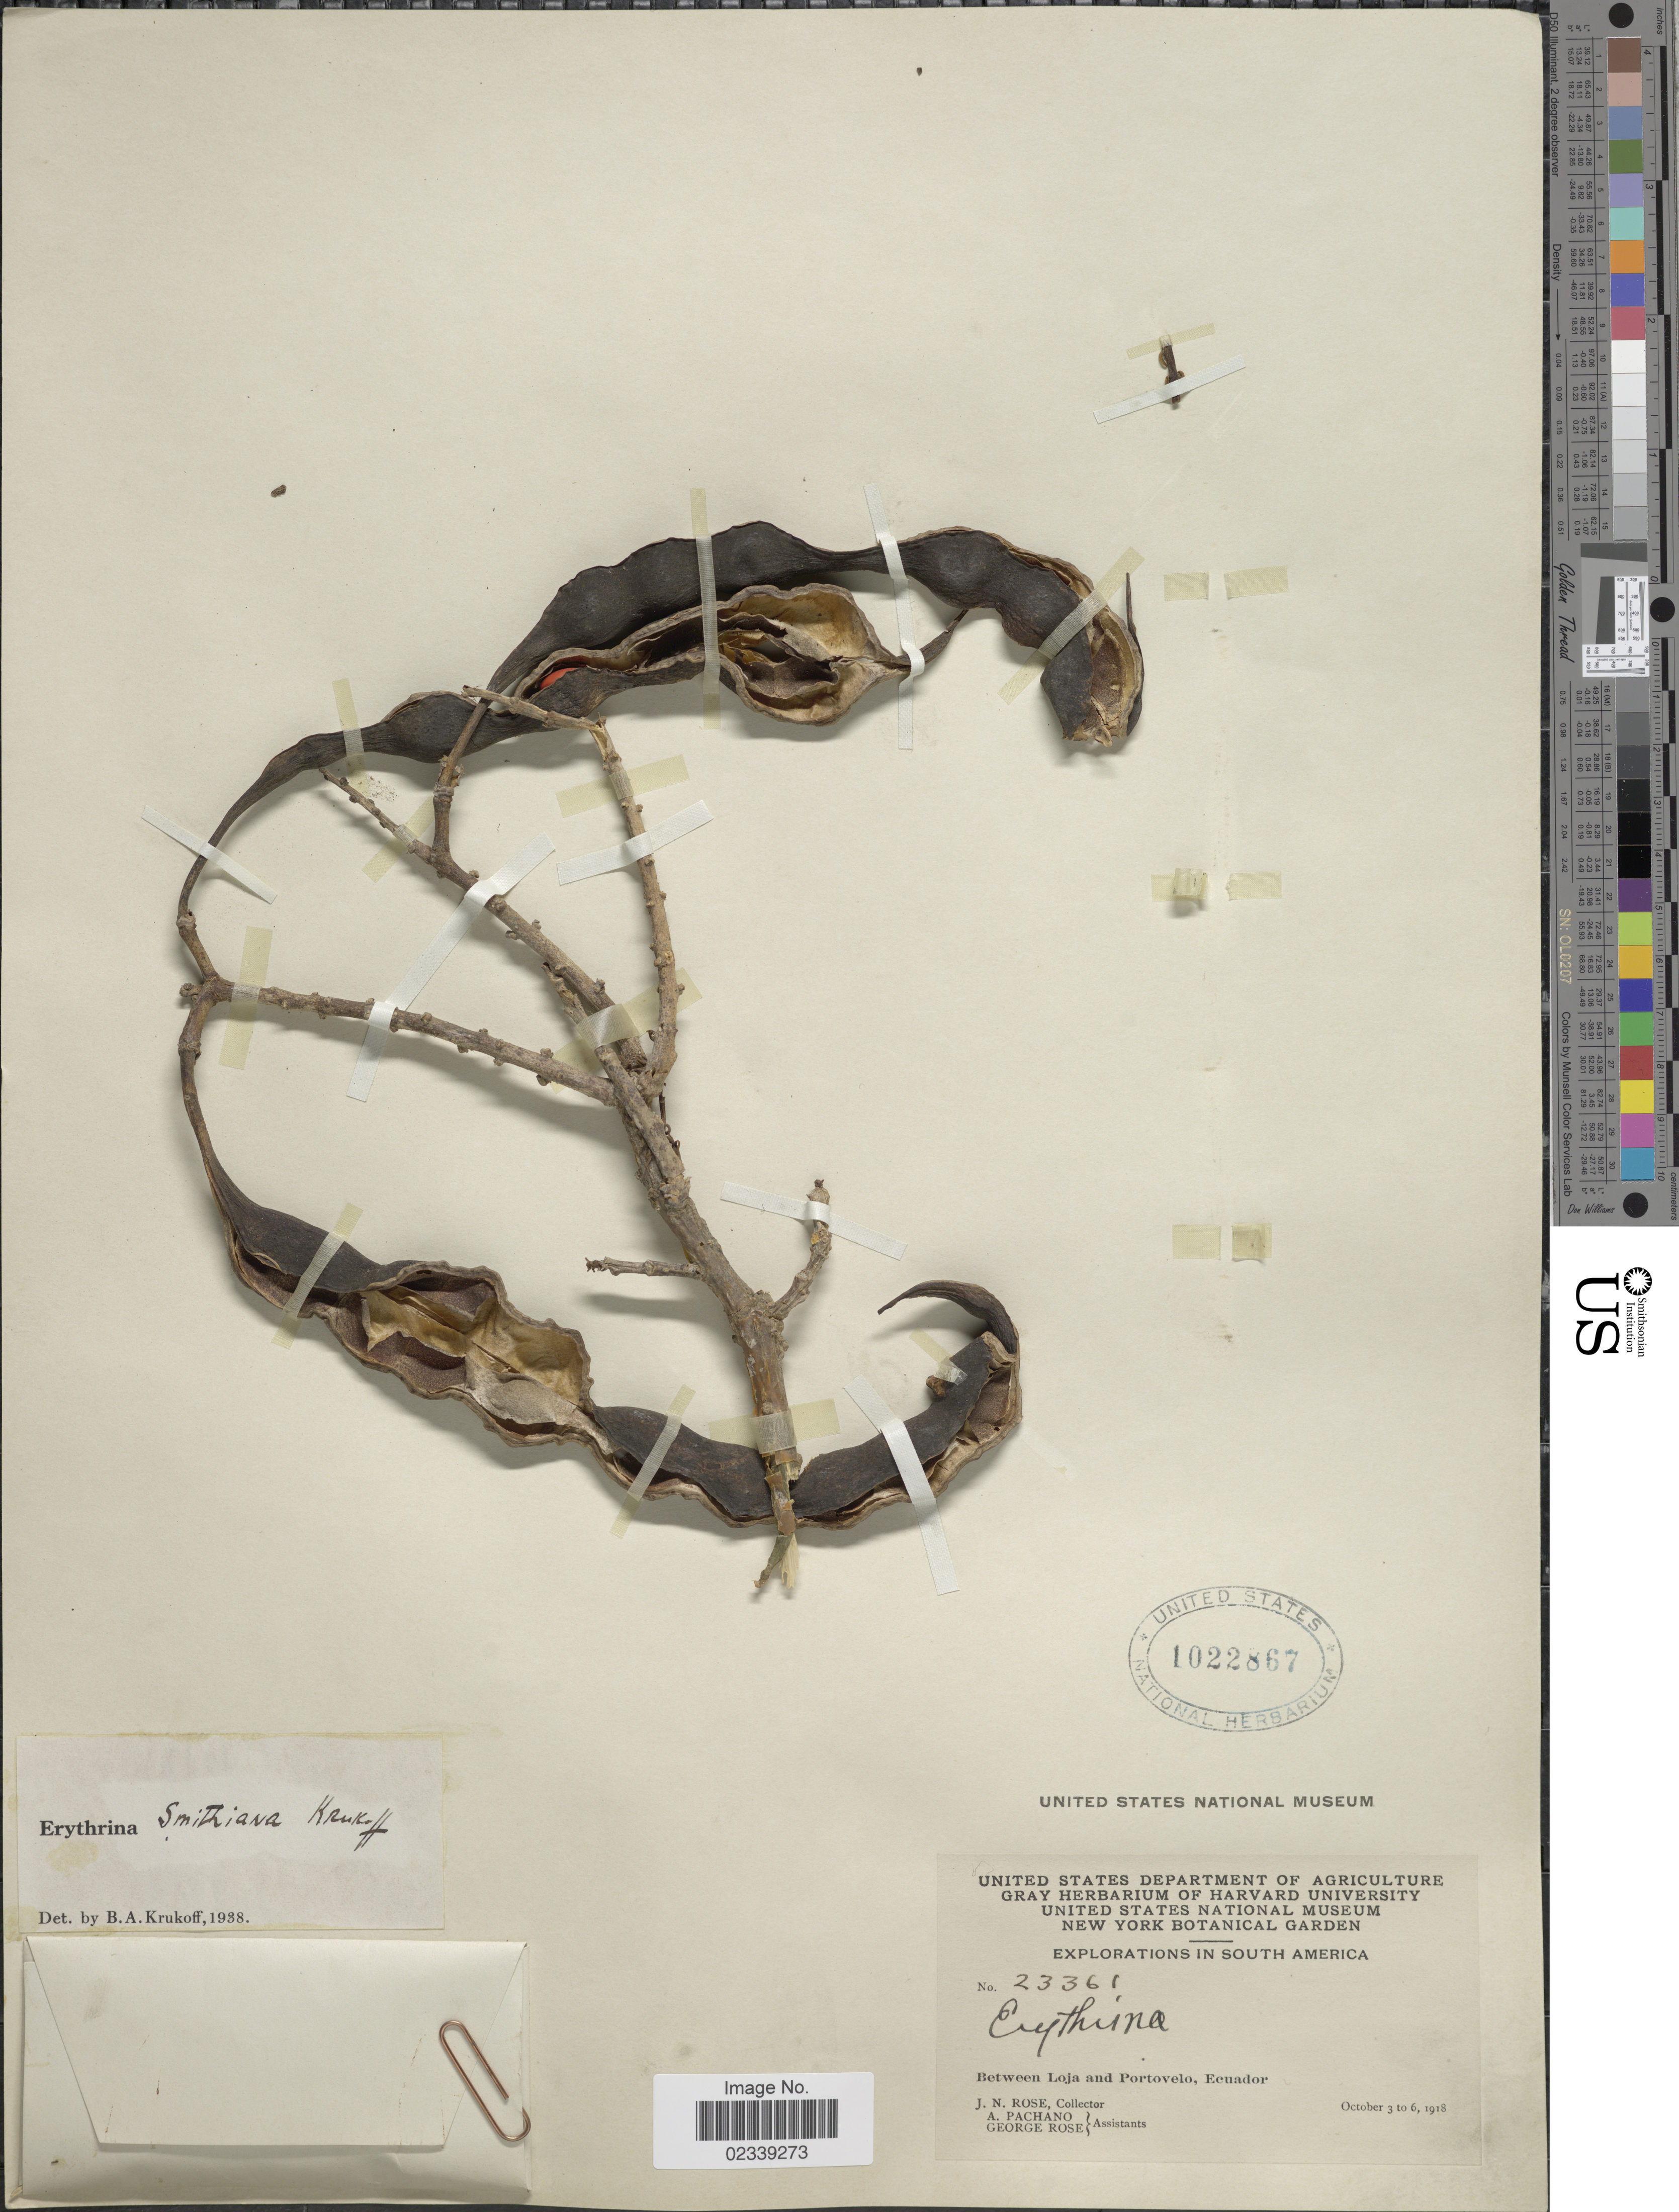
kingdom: Plantae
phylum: Tracheophyta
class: Magnoliopsida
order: Fabales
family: Fabaceae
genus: Erythrina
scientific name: Erythrina smithiana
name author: Krukoff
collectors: J. N. Rose, A. Pachano & G. Rose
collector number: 23361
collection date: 1918-10-03/1918-10-06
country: Ecuador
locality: Between Loja and Portovelo.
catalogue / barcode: US 1022867